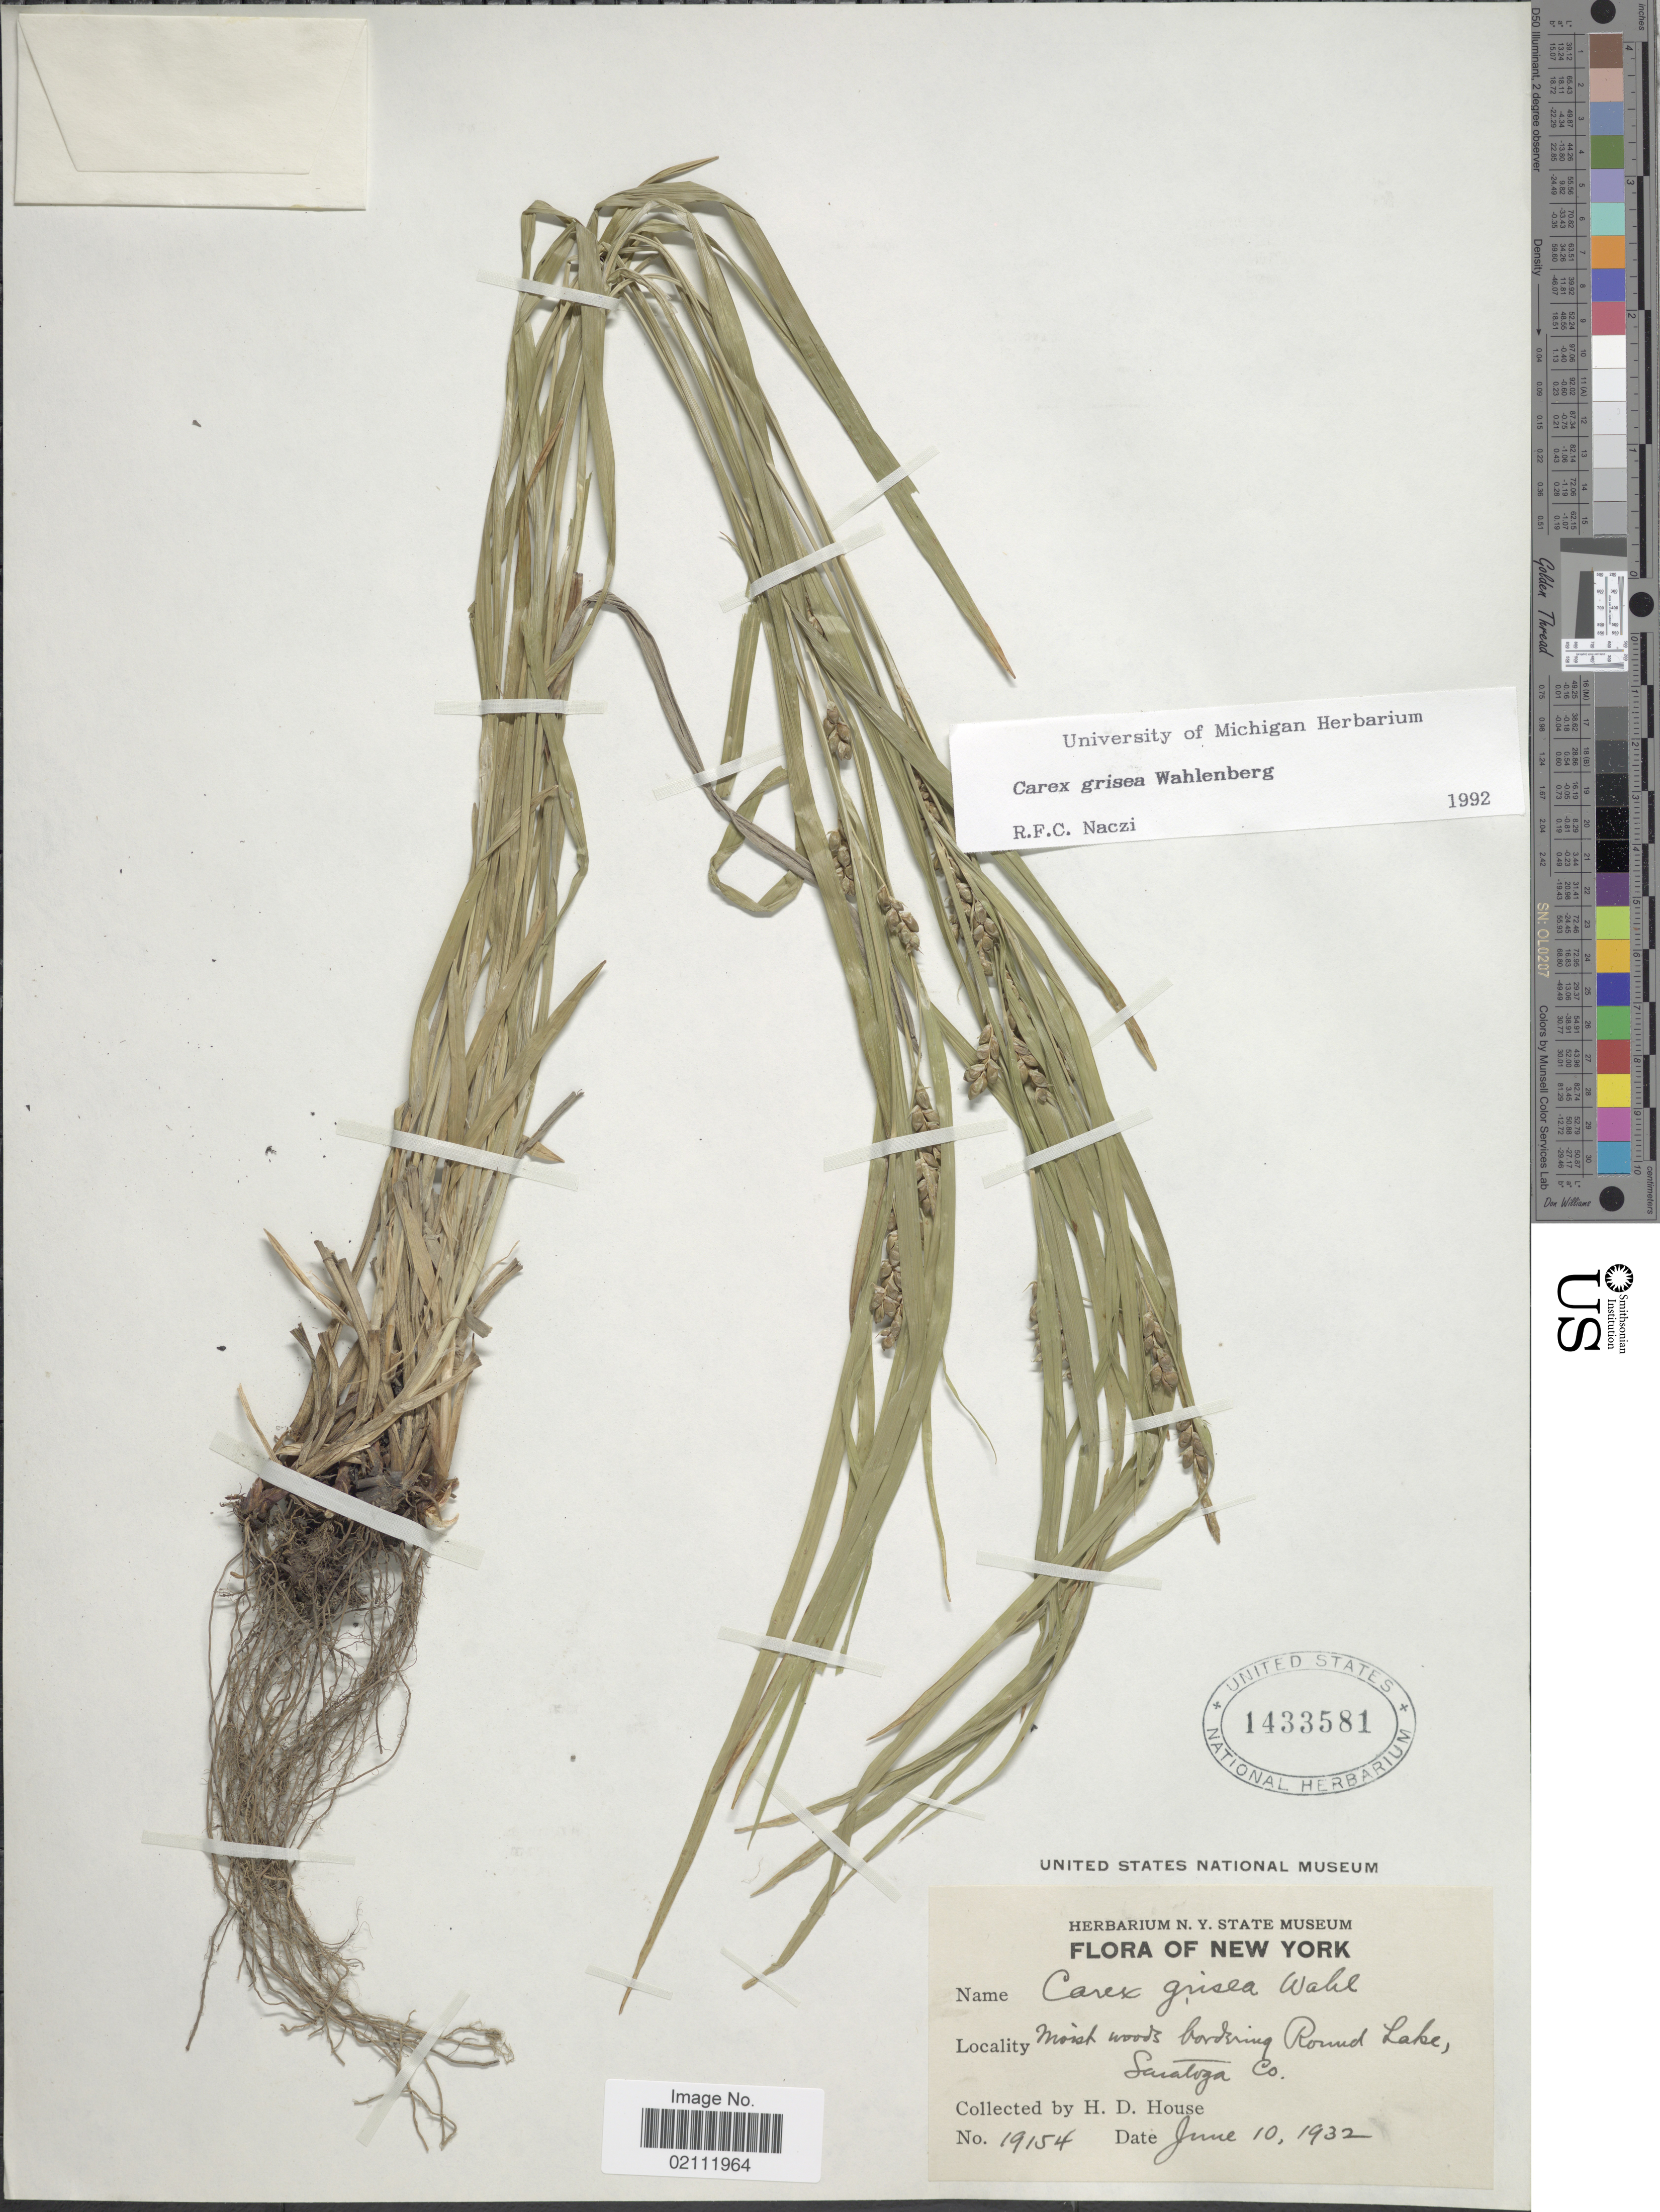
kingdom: Plantae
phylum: Tracheophyta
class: Liliopsida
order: Poales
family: Cyperaceae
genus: Carex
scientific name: Carex grisea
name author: Wahlenb.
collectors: H. D. House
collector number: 19154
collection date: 1932-06-10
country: United States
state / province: New York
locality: Moist woods bordering Round Lake, Saratoga Co.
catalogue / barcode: US 1433581